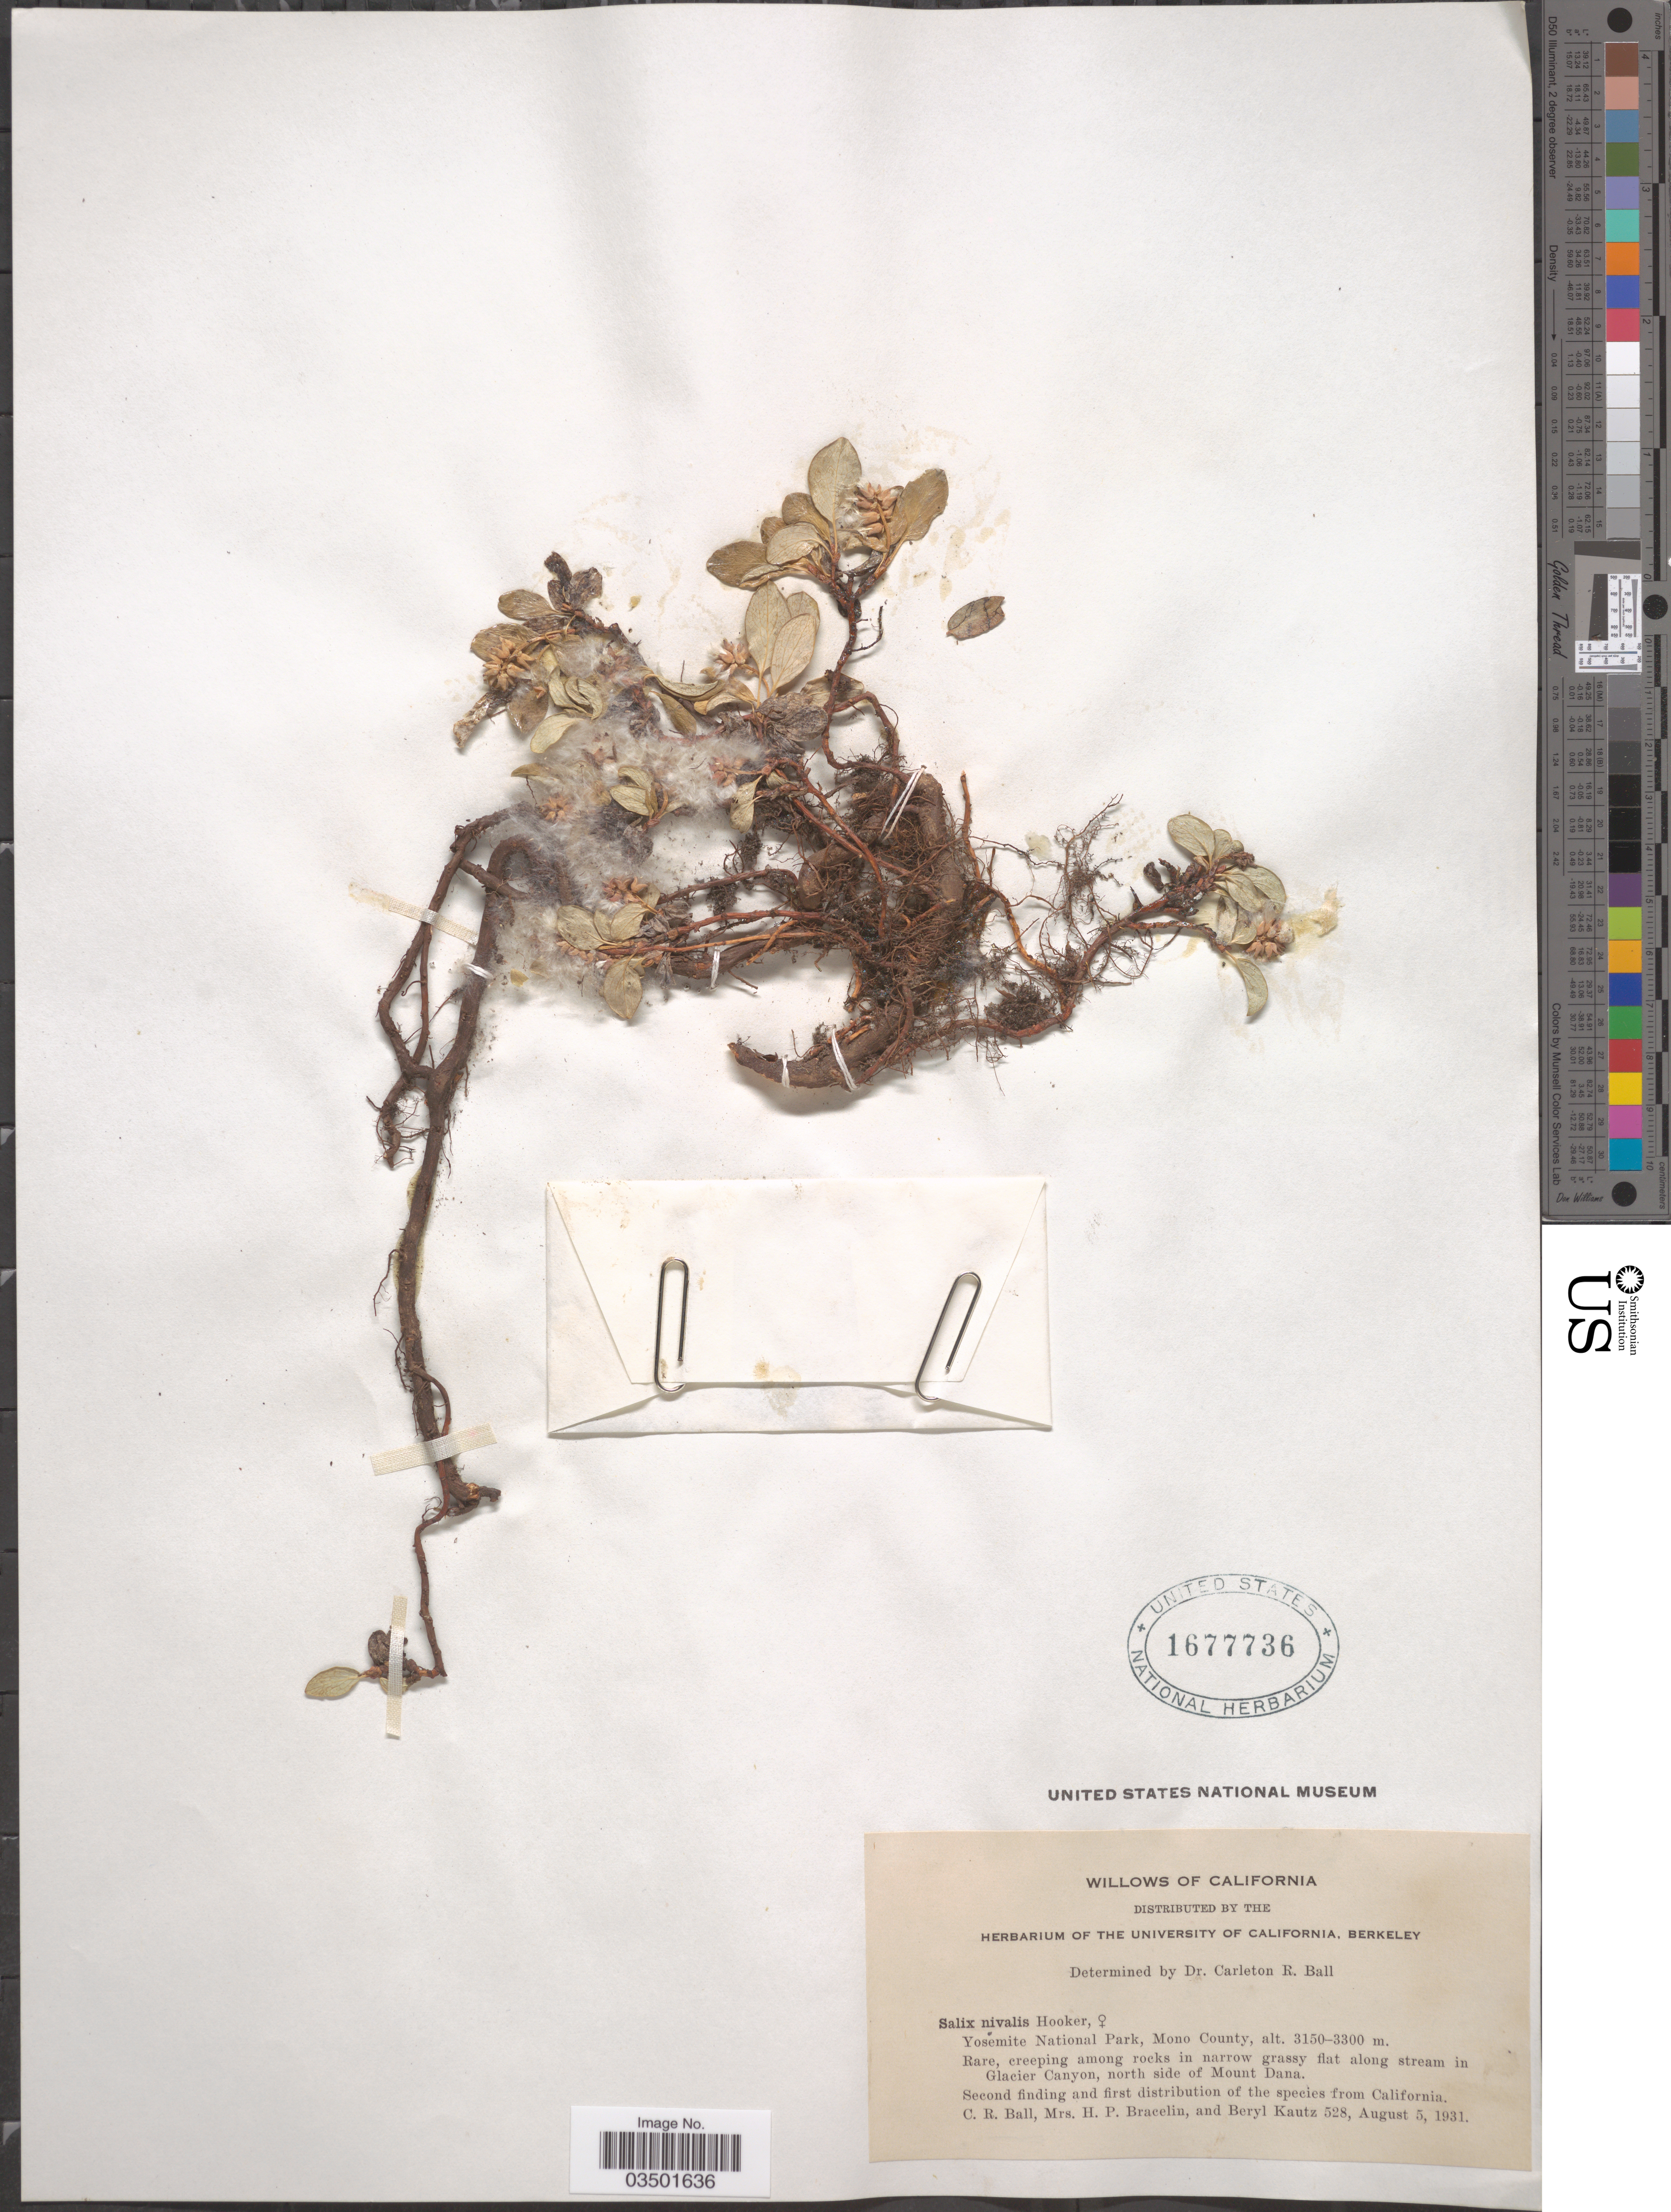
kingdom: Plantae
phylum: Tracheophyta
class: Magnoliopsida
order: Malpighiales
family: Salicaceae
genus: Salix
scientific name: Salix nivalis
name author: Hook.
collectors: C. R. Ball, H. Bracelin & B. Kautz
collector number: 528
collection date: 1931-08-05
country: United States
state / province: California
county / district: Mono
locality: Yosemite National Park, Mono County. Along stream in Glacier Canyon, north side of Mount Dana.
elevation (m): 3150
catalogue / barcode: US 1677736